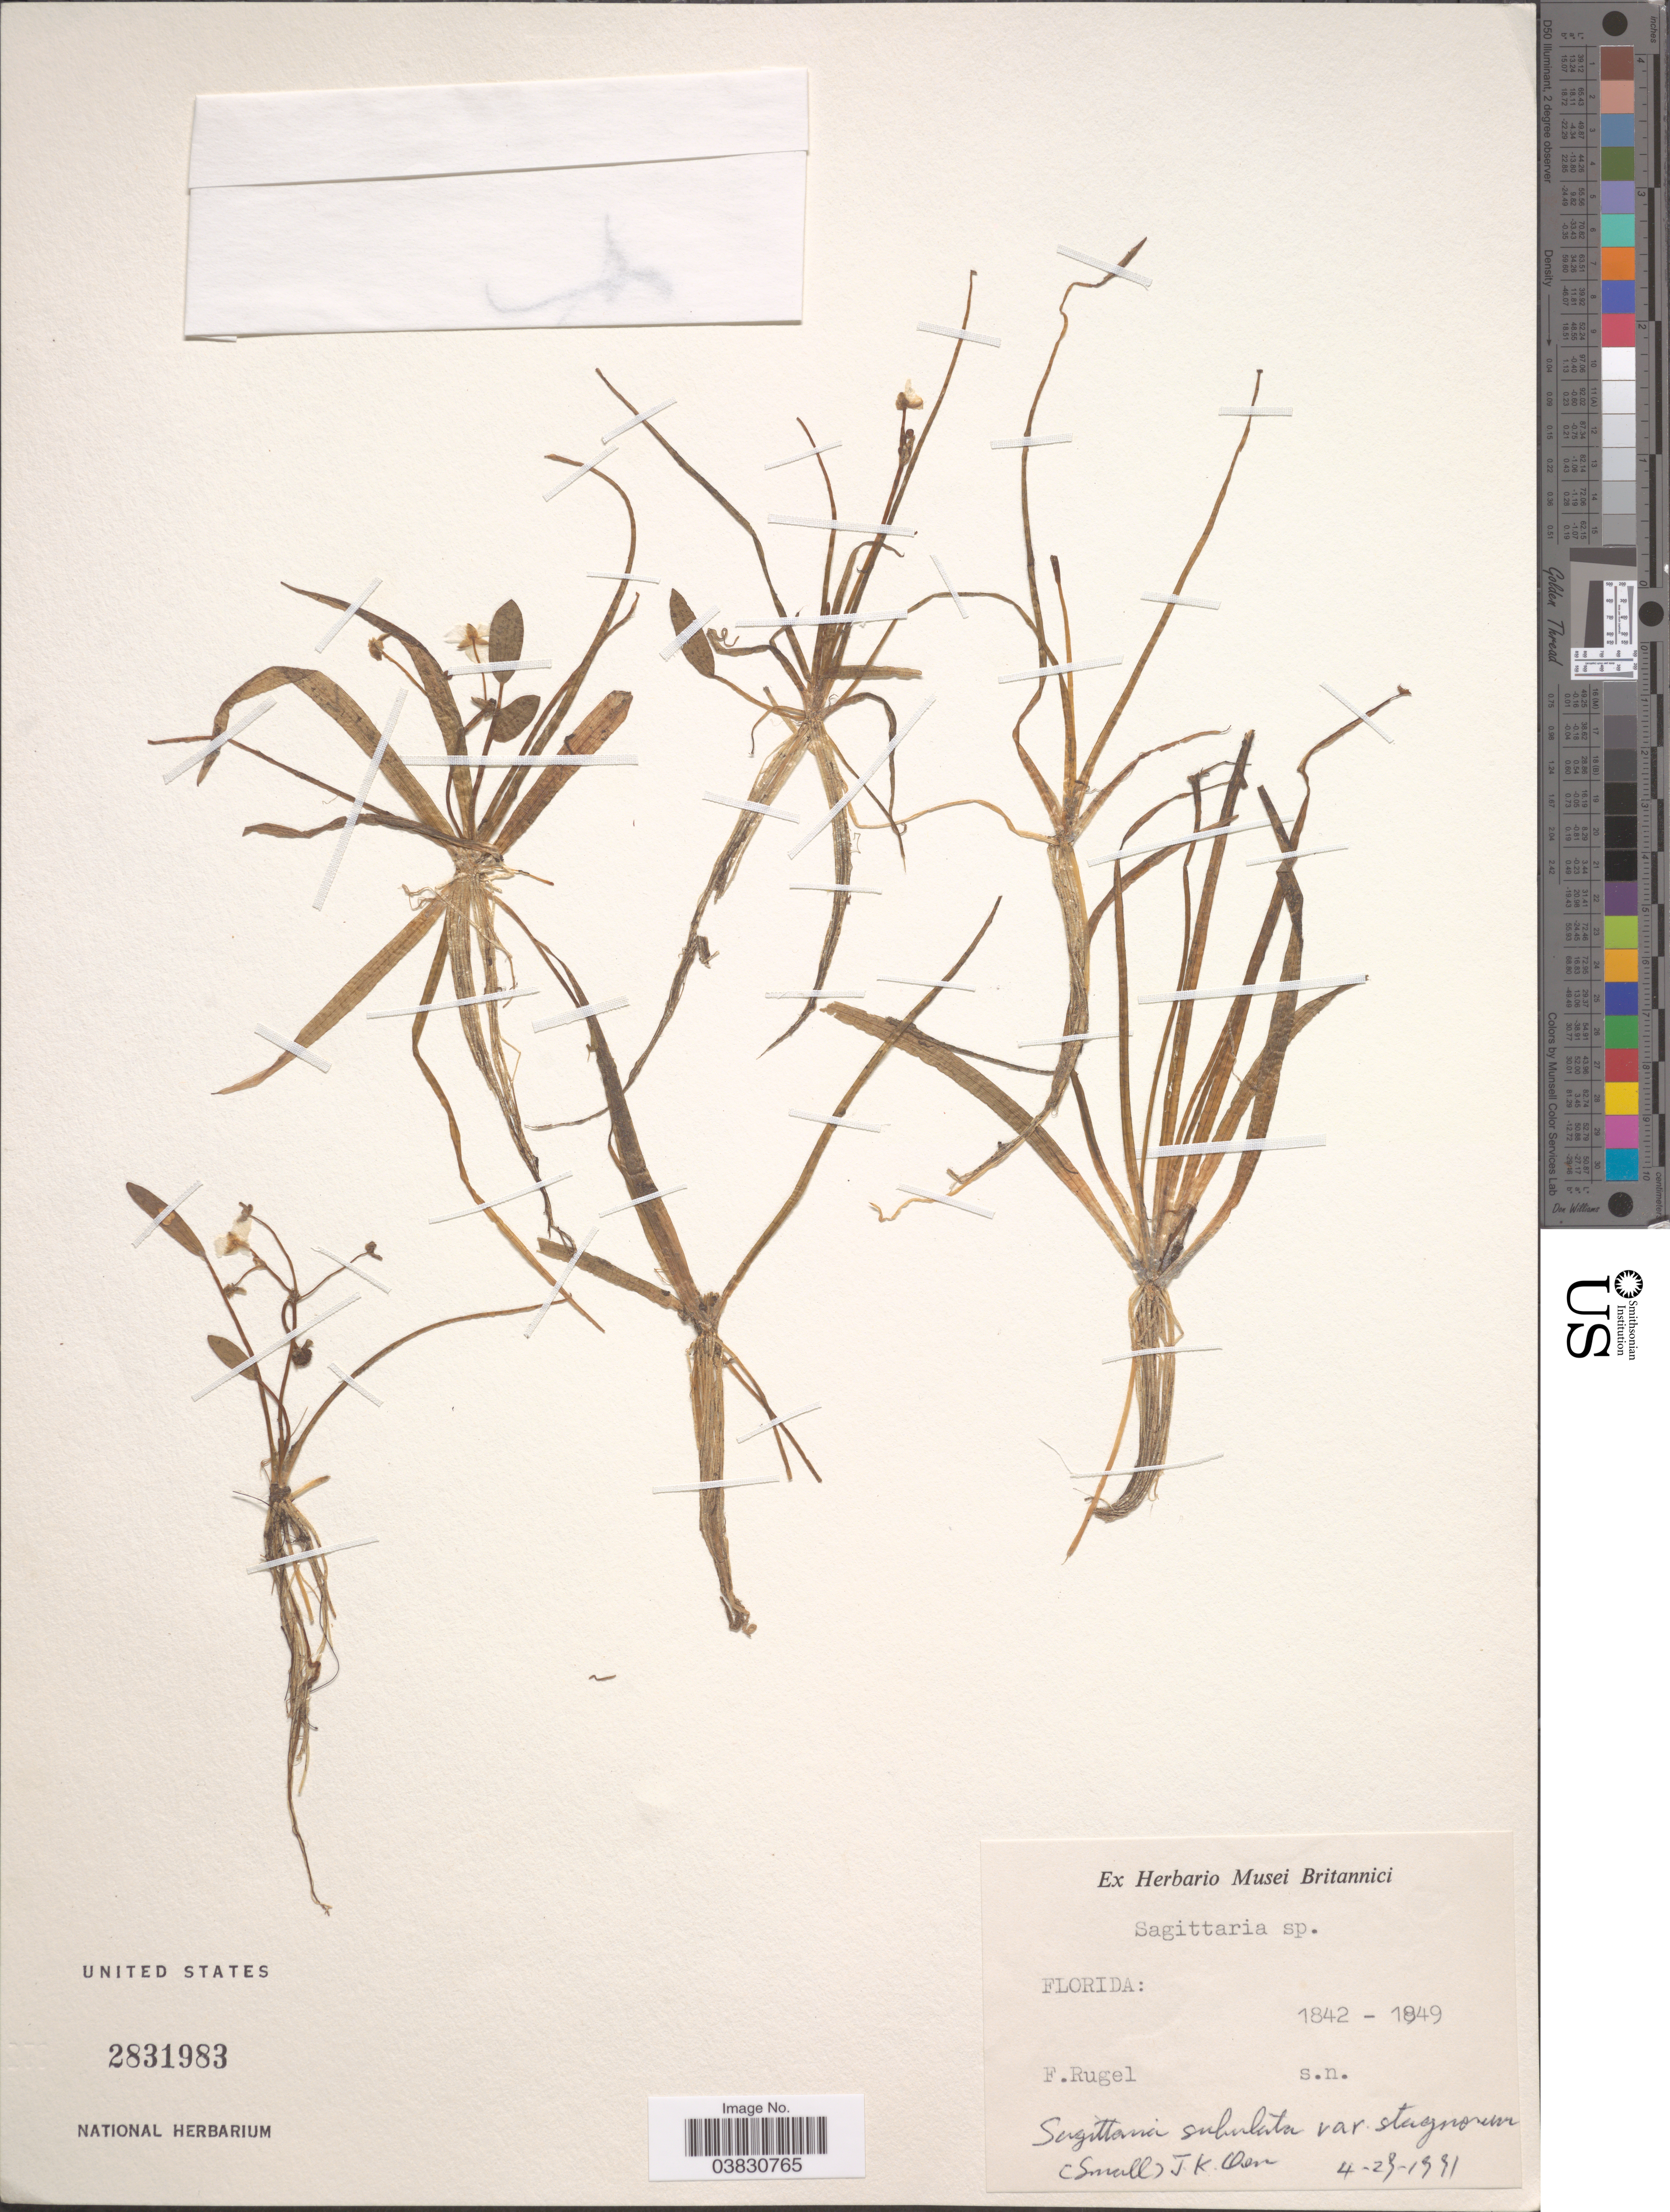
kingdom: Plantae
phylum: Tracheophyta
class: Liliopsida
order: Alismatales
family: Alismataceae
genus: Sagittaria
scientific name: Sagittaria subulata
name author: (L.) Buchenau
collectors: F. Rugel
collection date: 1842/1849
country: United States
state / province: Florida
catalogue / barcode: US 2831983